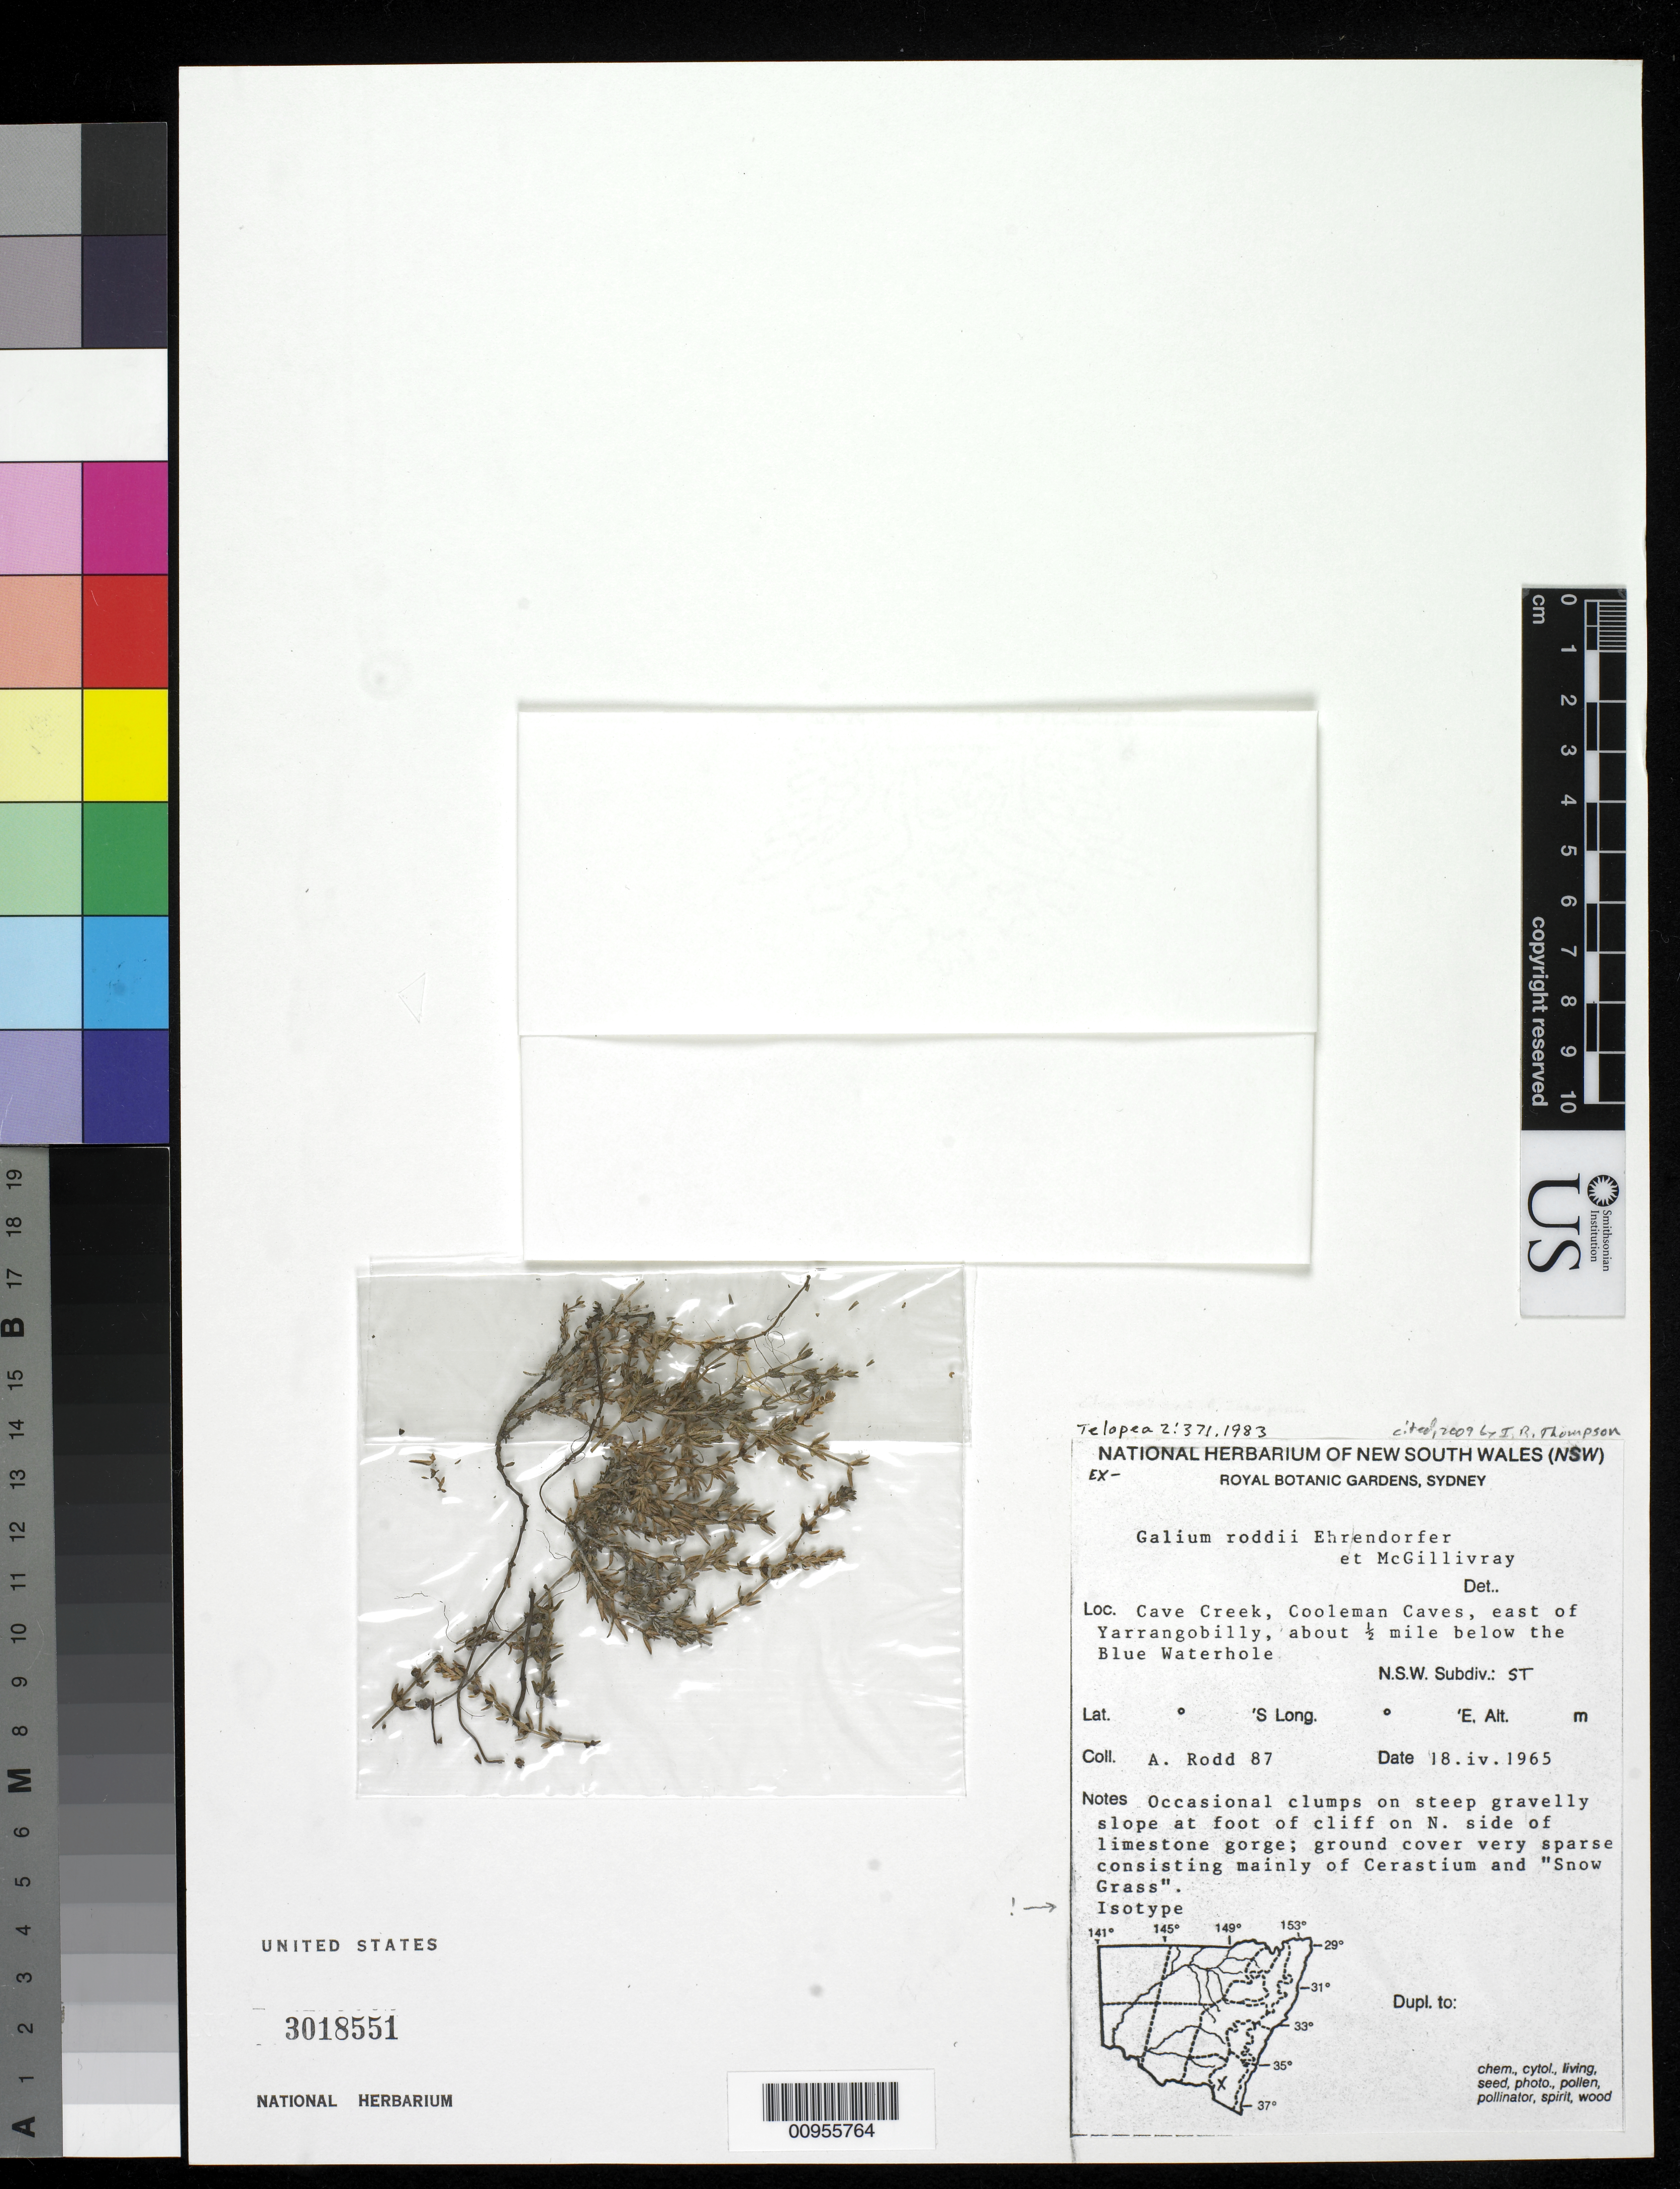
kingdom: Plantae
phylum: Tracheophyta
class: Magnoliopsida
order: Gentianales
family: Rubiaceae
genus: Galium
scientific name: Galium roddii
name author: Ehrend. & McGill.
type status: Isotype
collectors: A. Rodd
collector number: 87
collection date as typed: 18 Apr 1965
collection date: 1965-04-18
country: Australia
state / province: New South Wales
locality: Cave Creek, Cooleman Caves, east of Yarrangobilly, about 1/2 mile below the Blue Waterhole.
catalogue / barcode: US 3018551